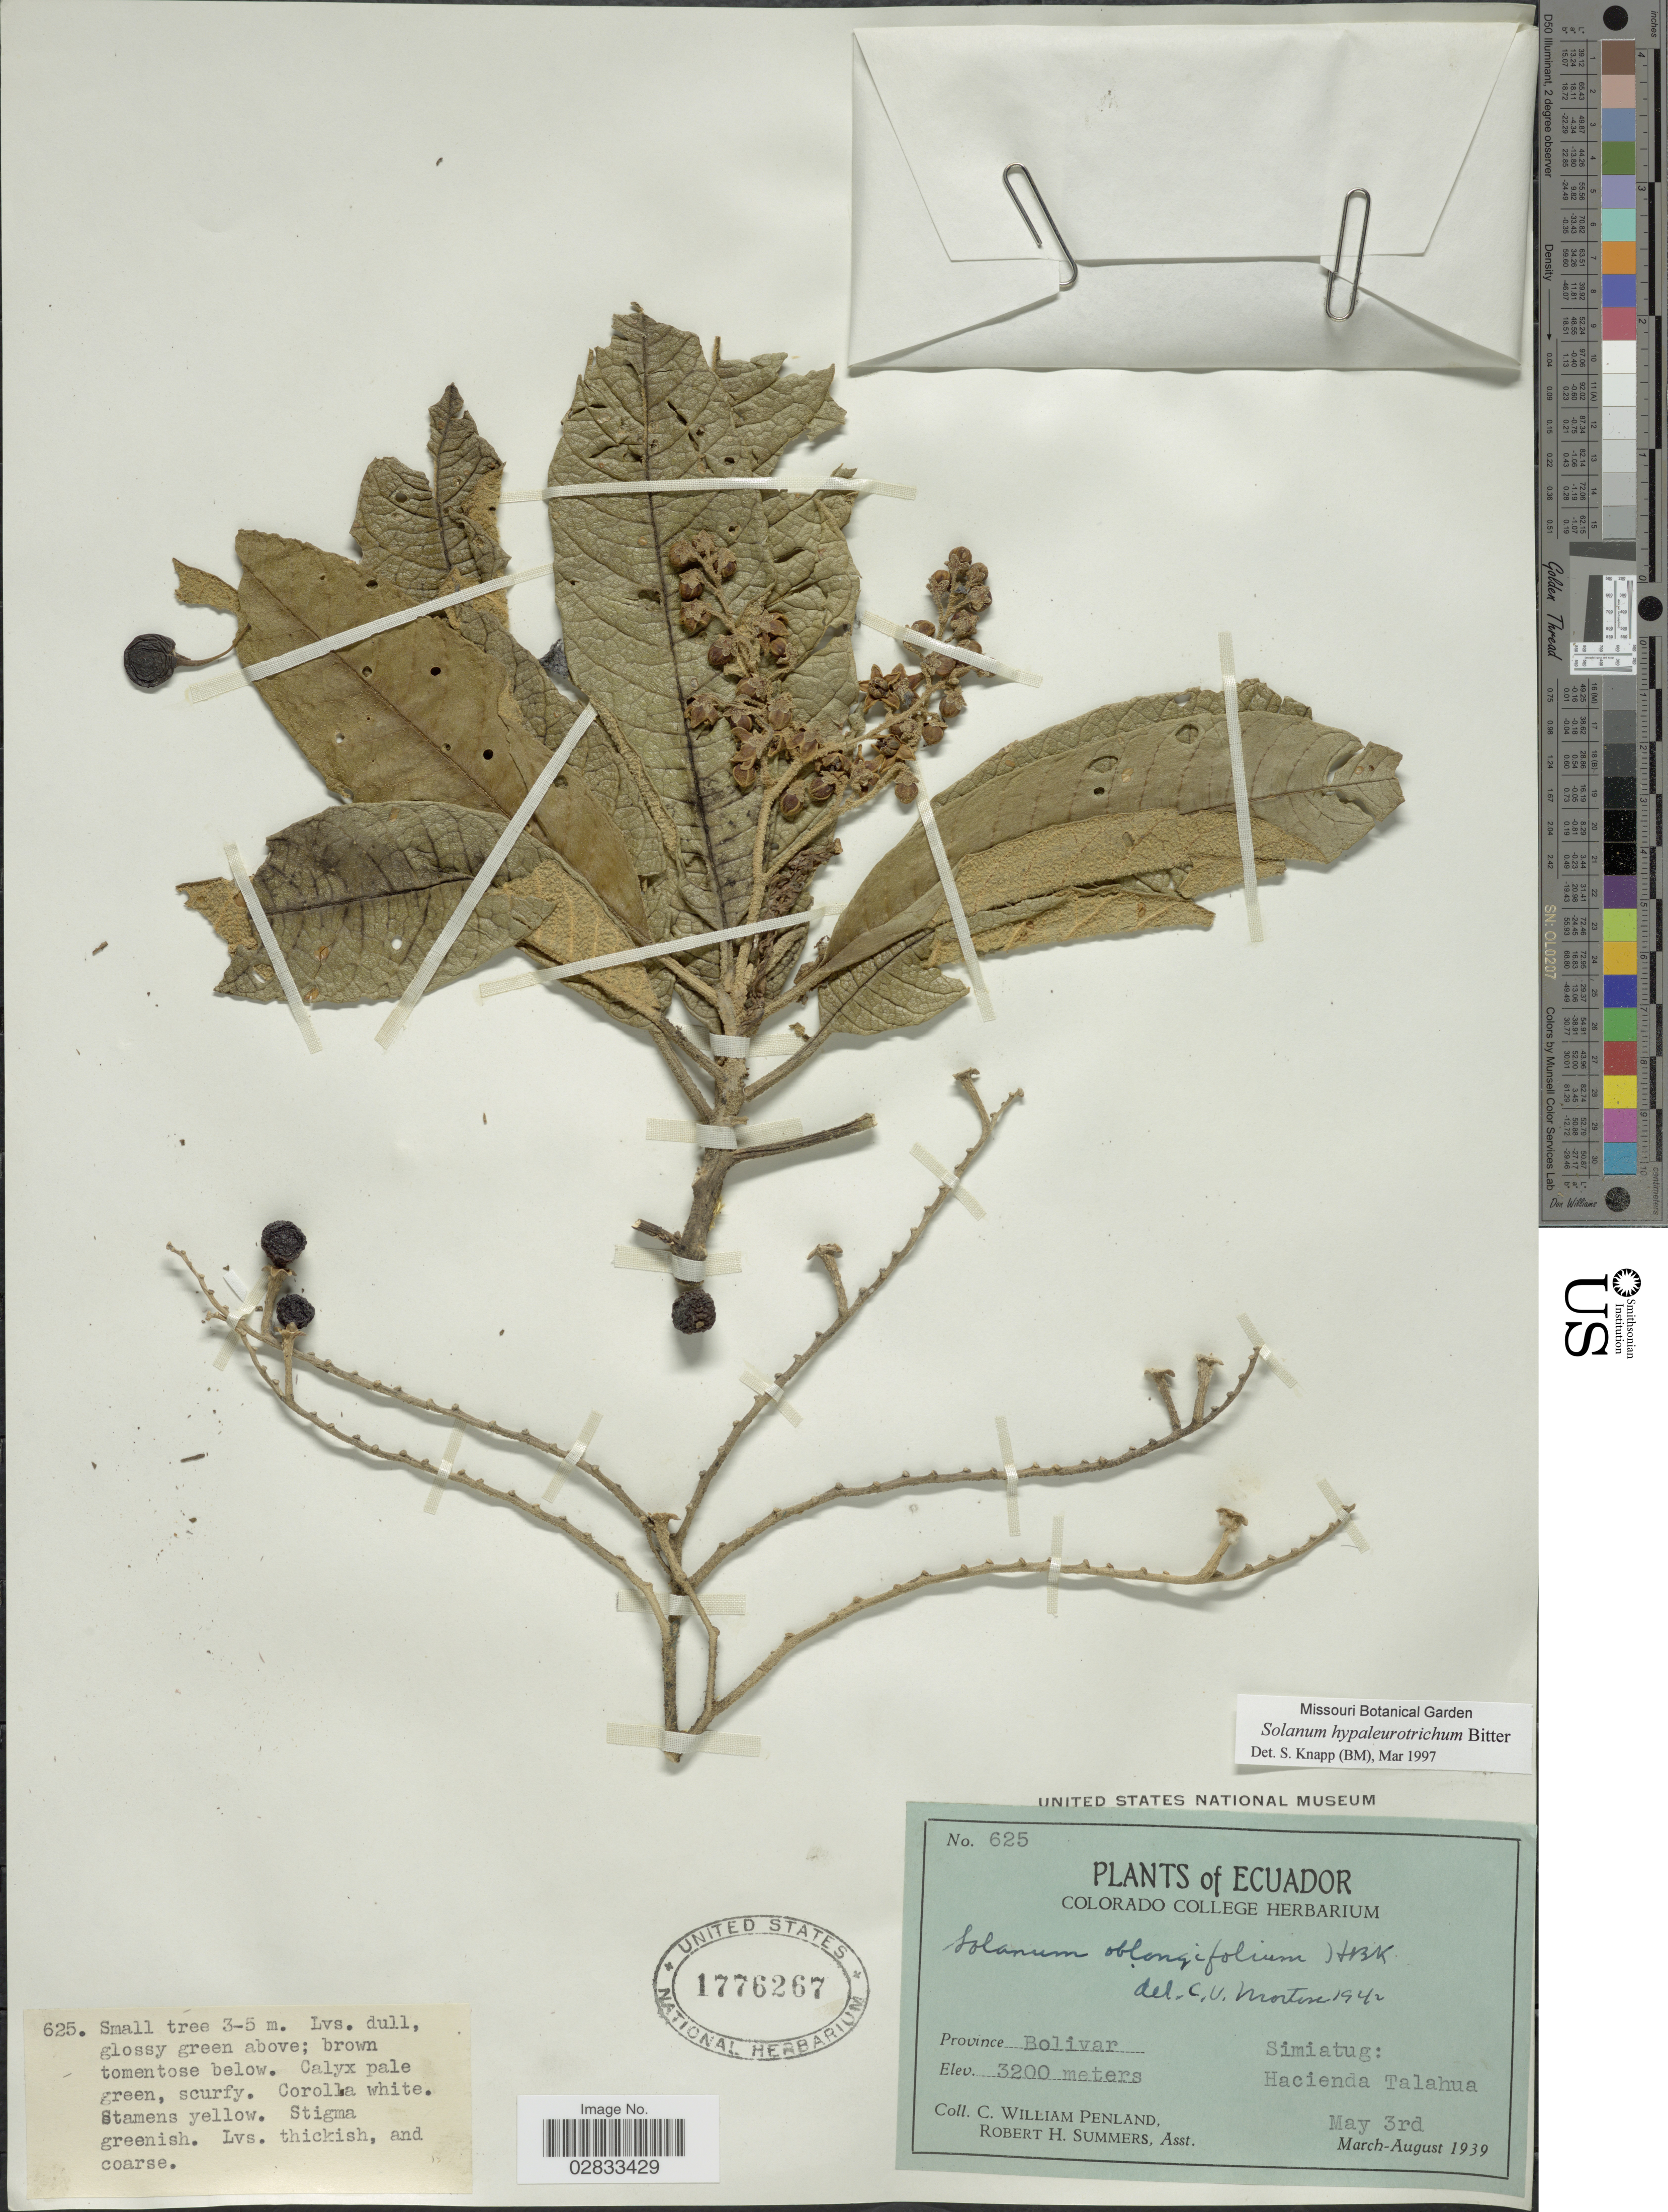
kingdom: Plantae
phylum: Tracheophyta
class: Magnoliopsida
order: Solanales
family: Solanaceae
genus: Solanum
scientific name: Solanum hypaleurotrichum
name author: Bitter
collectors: C. W. Penland & R. Summers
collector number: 625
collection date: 1939-05-03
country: Ecuador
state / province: Bolívar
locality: Province Bolivar, Simiatug: Hacienda Talahua.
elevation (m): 3200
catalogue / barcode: US 1776267